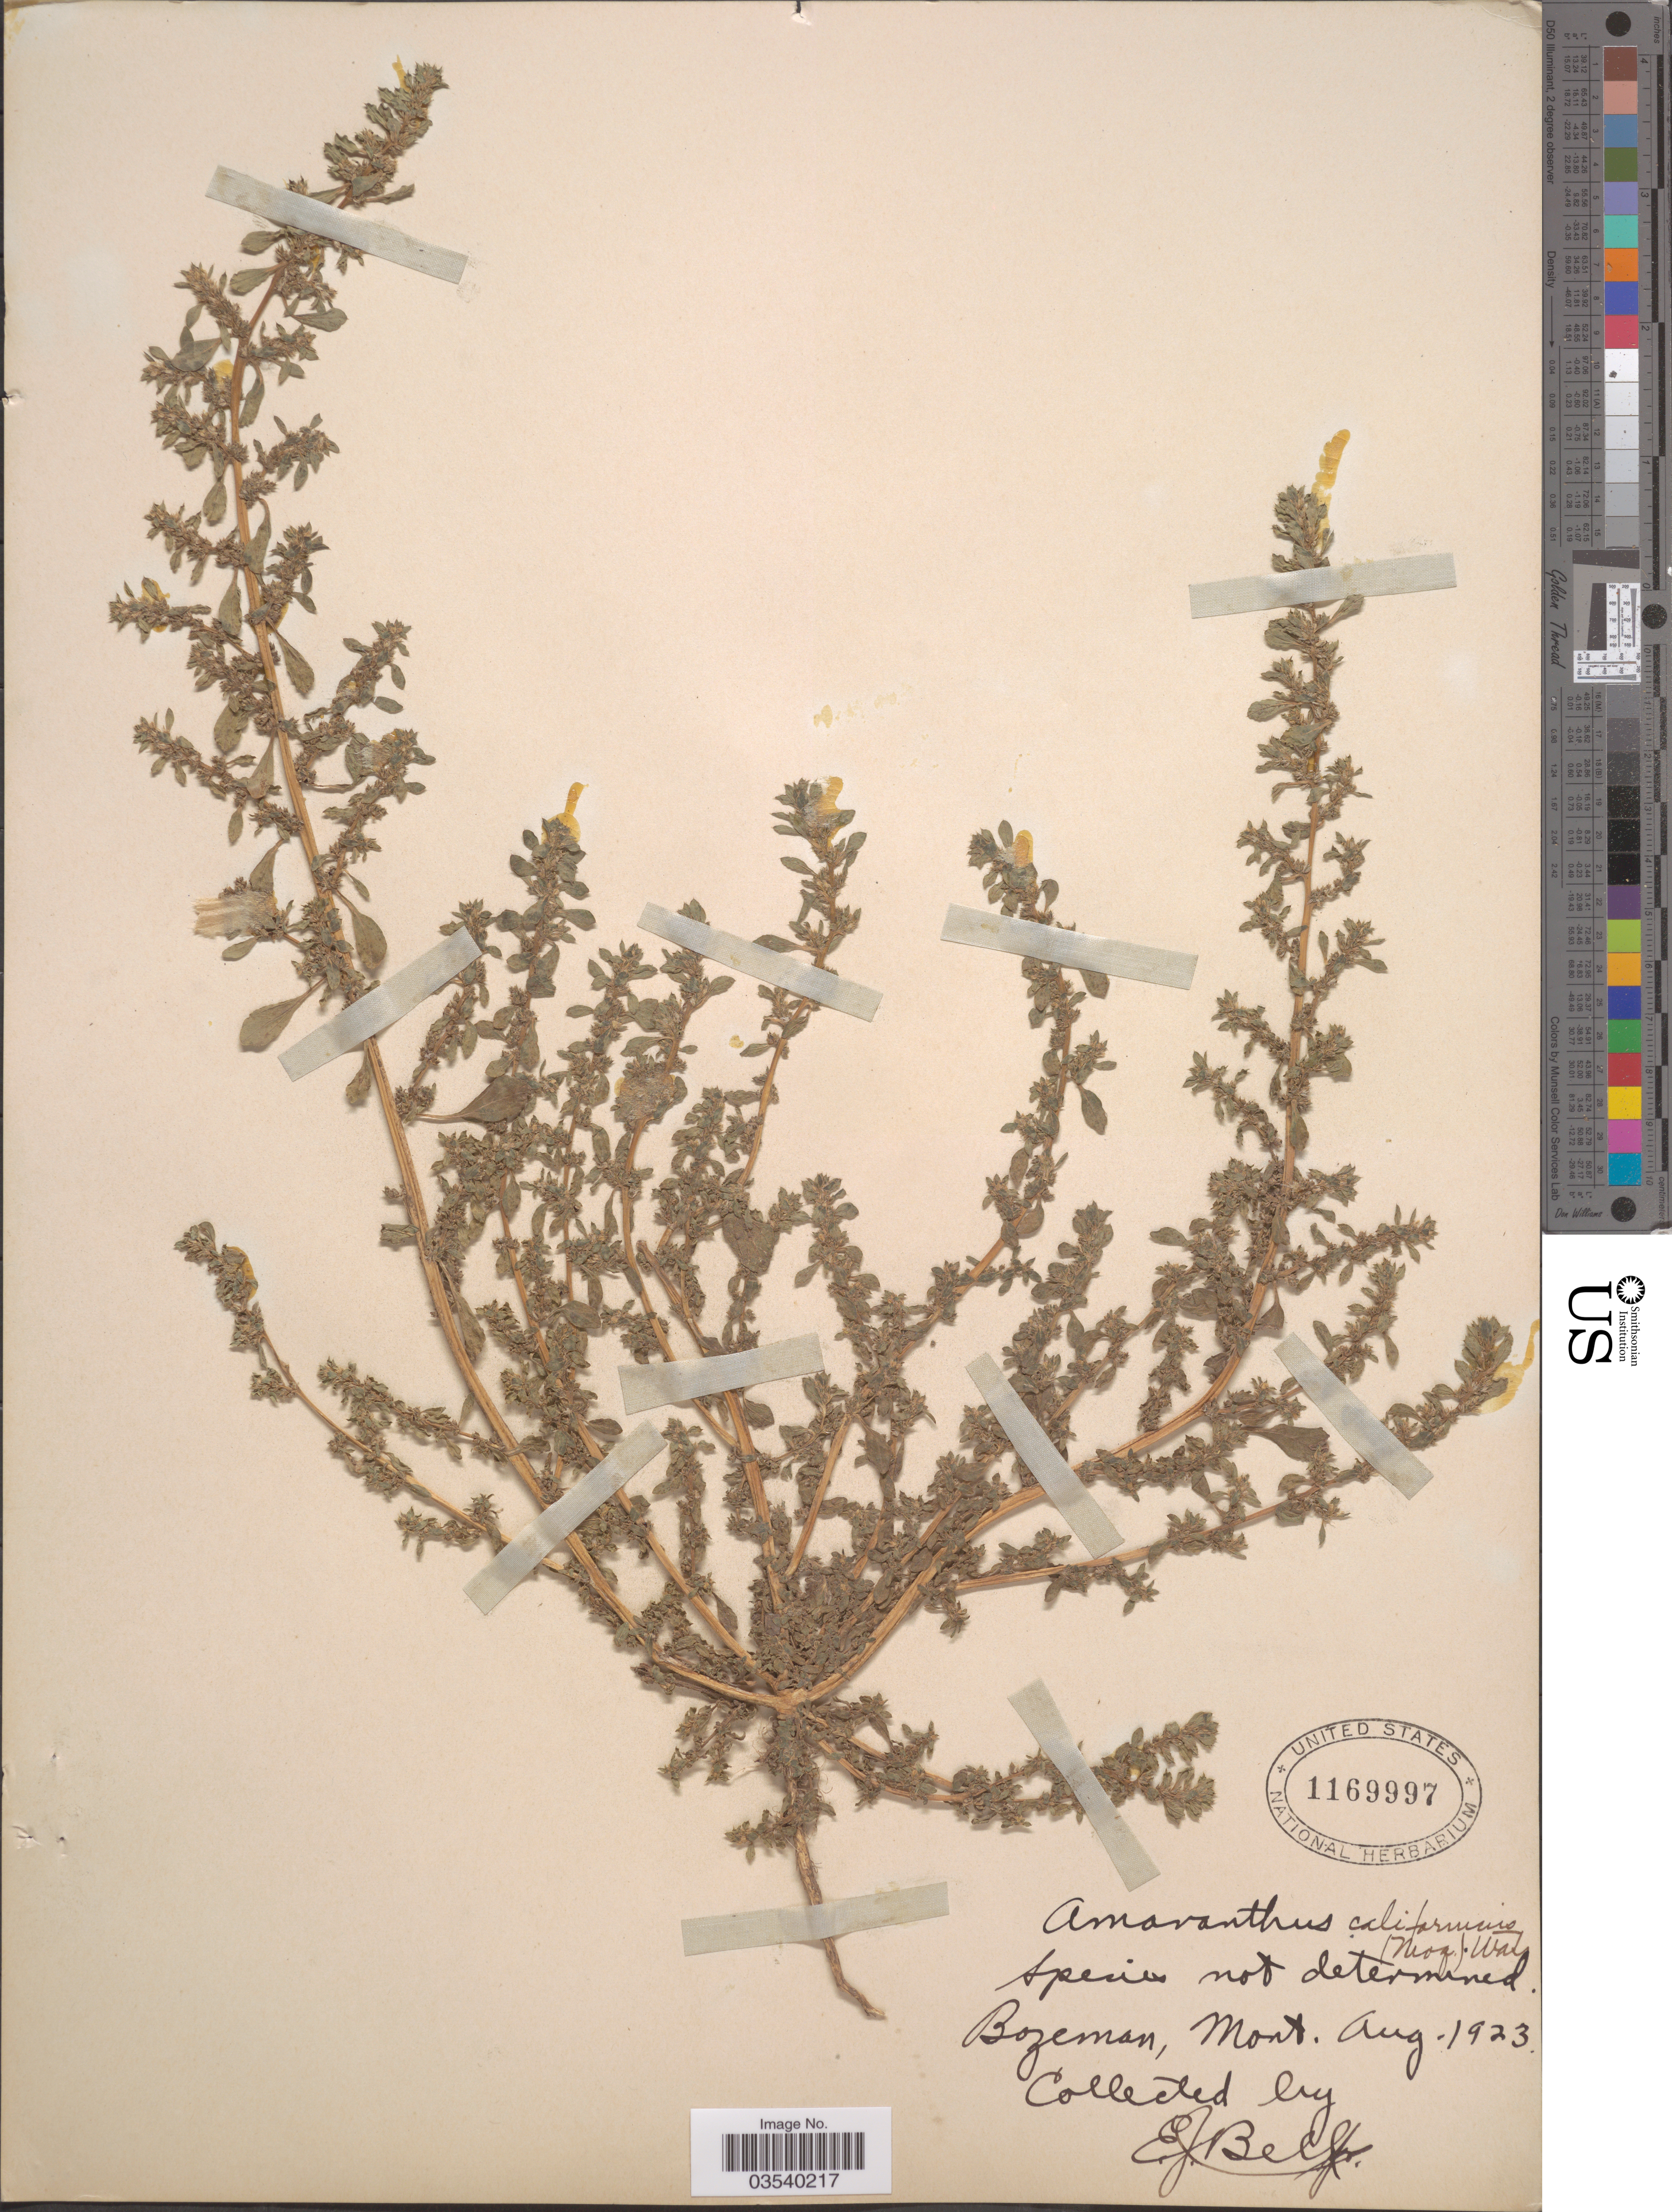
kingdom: Plantae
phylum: Tracheophyta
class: Magnoliopsida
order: Caryophyllales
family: Amaranthaceae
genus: Amaranthus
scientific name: Amaranthus californicus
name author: (Moq.) S. Watson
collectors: E. Belfrage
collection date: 1923-08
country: United States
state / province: Montana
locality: Bozeman.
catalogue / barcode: US 1169997